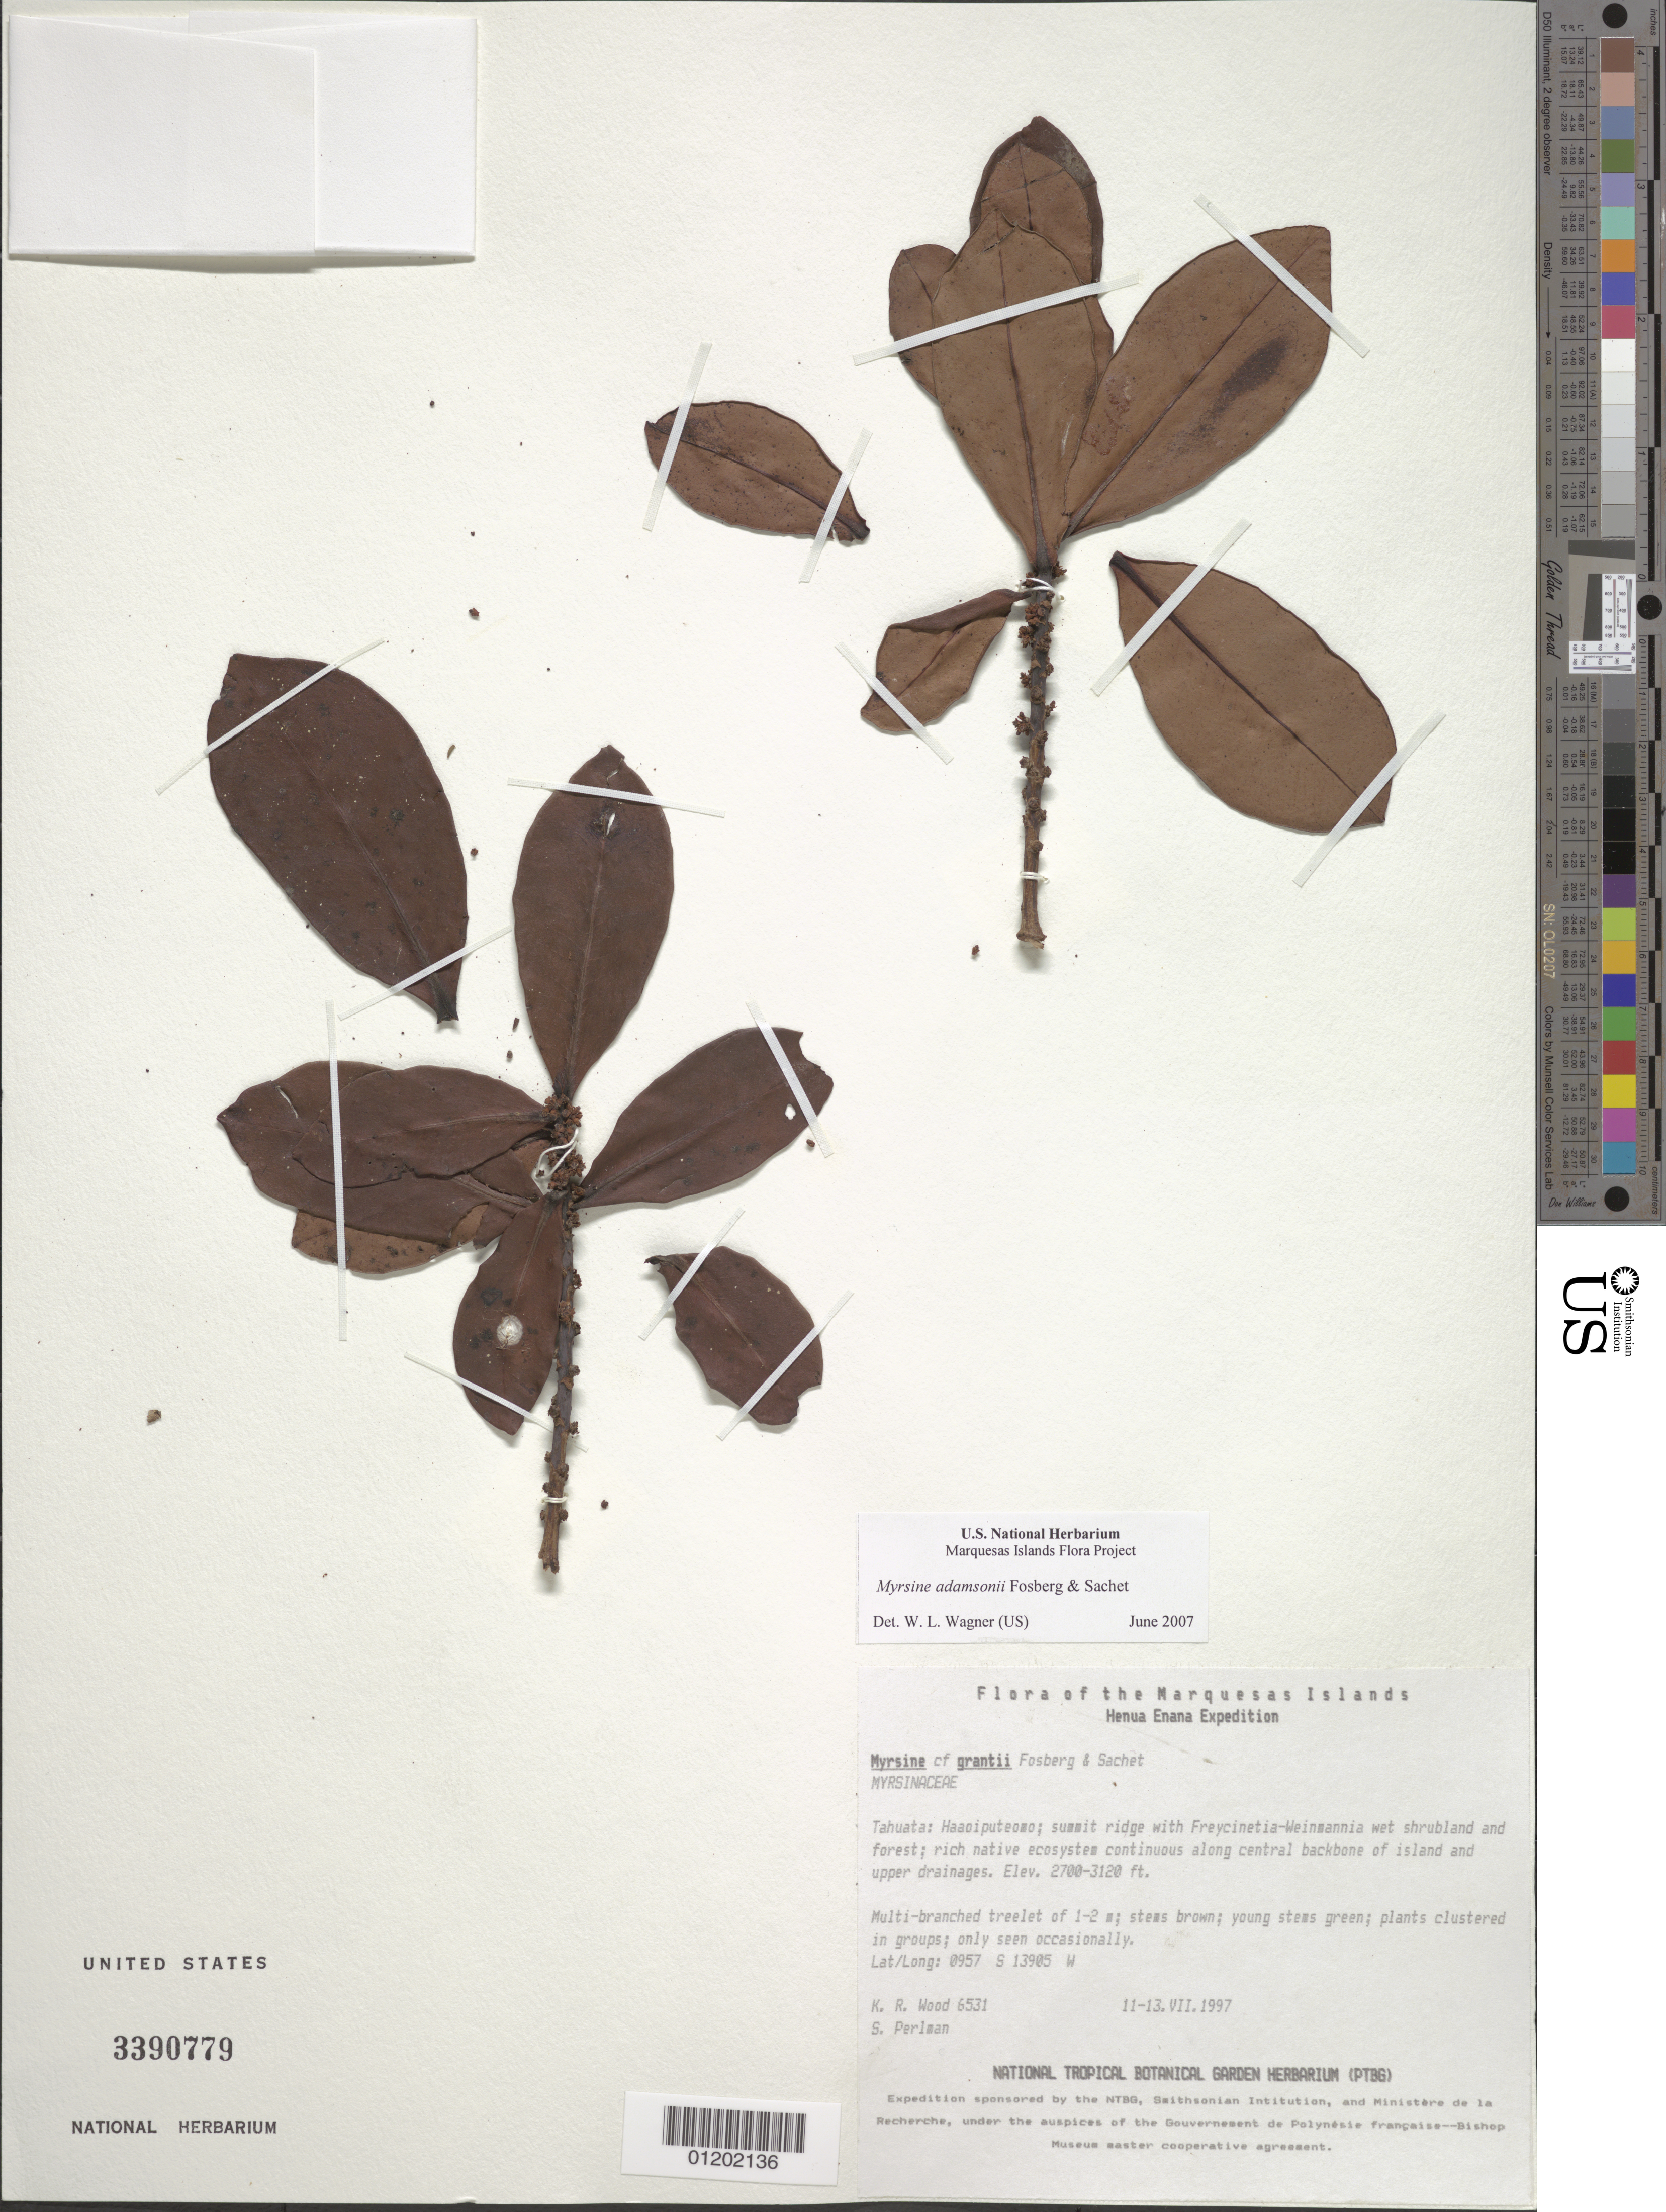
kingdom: Plantae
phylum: Tracheophyta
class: Magnoliopsida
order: Ericales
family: Primulaceae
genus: Myrsine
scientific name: Myrsine adamsonii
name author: Fosberg & Sachet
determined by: Wagner, W. L., (BOT), Smithsonian Institution - National Museum of Natural History (UNITED STATES)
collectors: K. R. Wood & S. P. Perlman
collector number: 6531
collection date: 1997-07-11/1997-07-13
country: French Polynesia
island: Tahuata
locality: Haaoiputeomo, summit ridge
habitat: Freycinetia - Weinmannia wet shrub and forest, rich native ecosystem, continuous along backbone of island and upper drainages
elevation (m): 823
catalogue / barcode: US 3390779